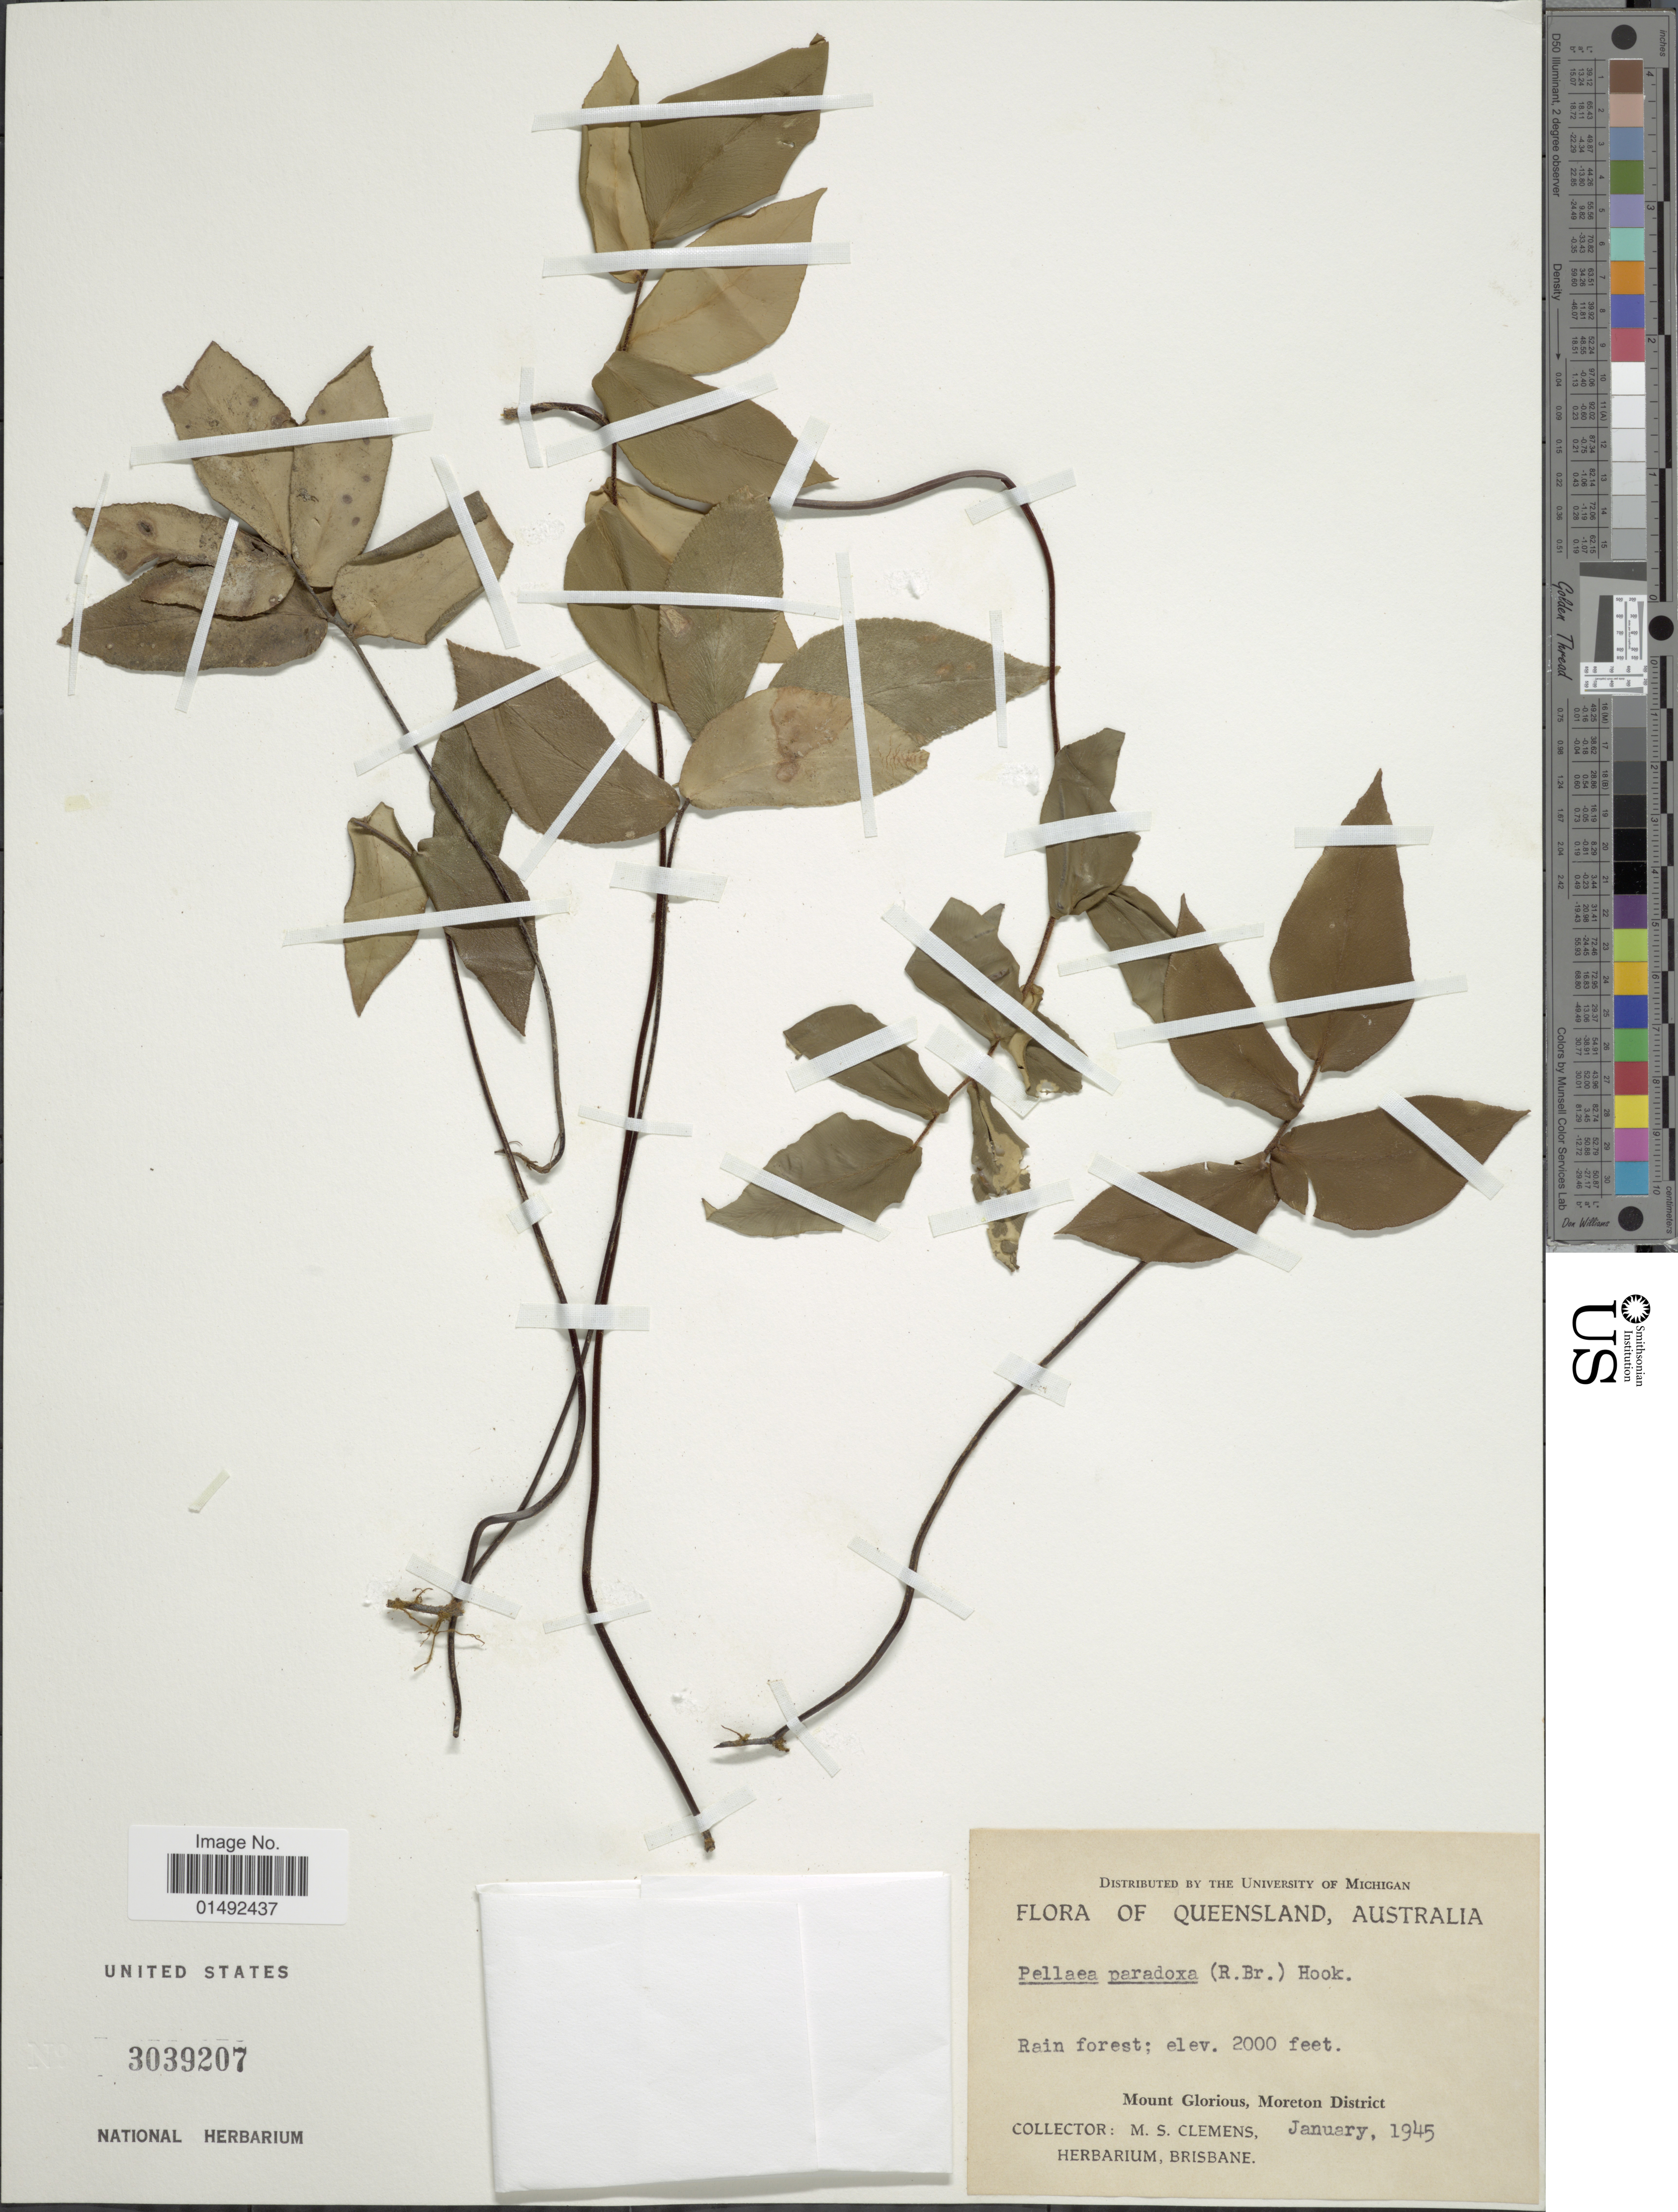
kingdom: Plantae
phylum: Tracheophyta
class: Polypodiopsida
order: Polypodiales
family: Pteridaceae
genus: Pellaea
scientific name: Pellaea paradoxa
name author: (R. Br.) Hook.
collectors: M. S. Clemens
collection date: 1945-01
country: Australia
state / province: Queensland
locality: Rain forest, Mount Glorious, Moreton District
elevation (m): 610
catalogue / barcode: US 3039207